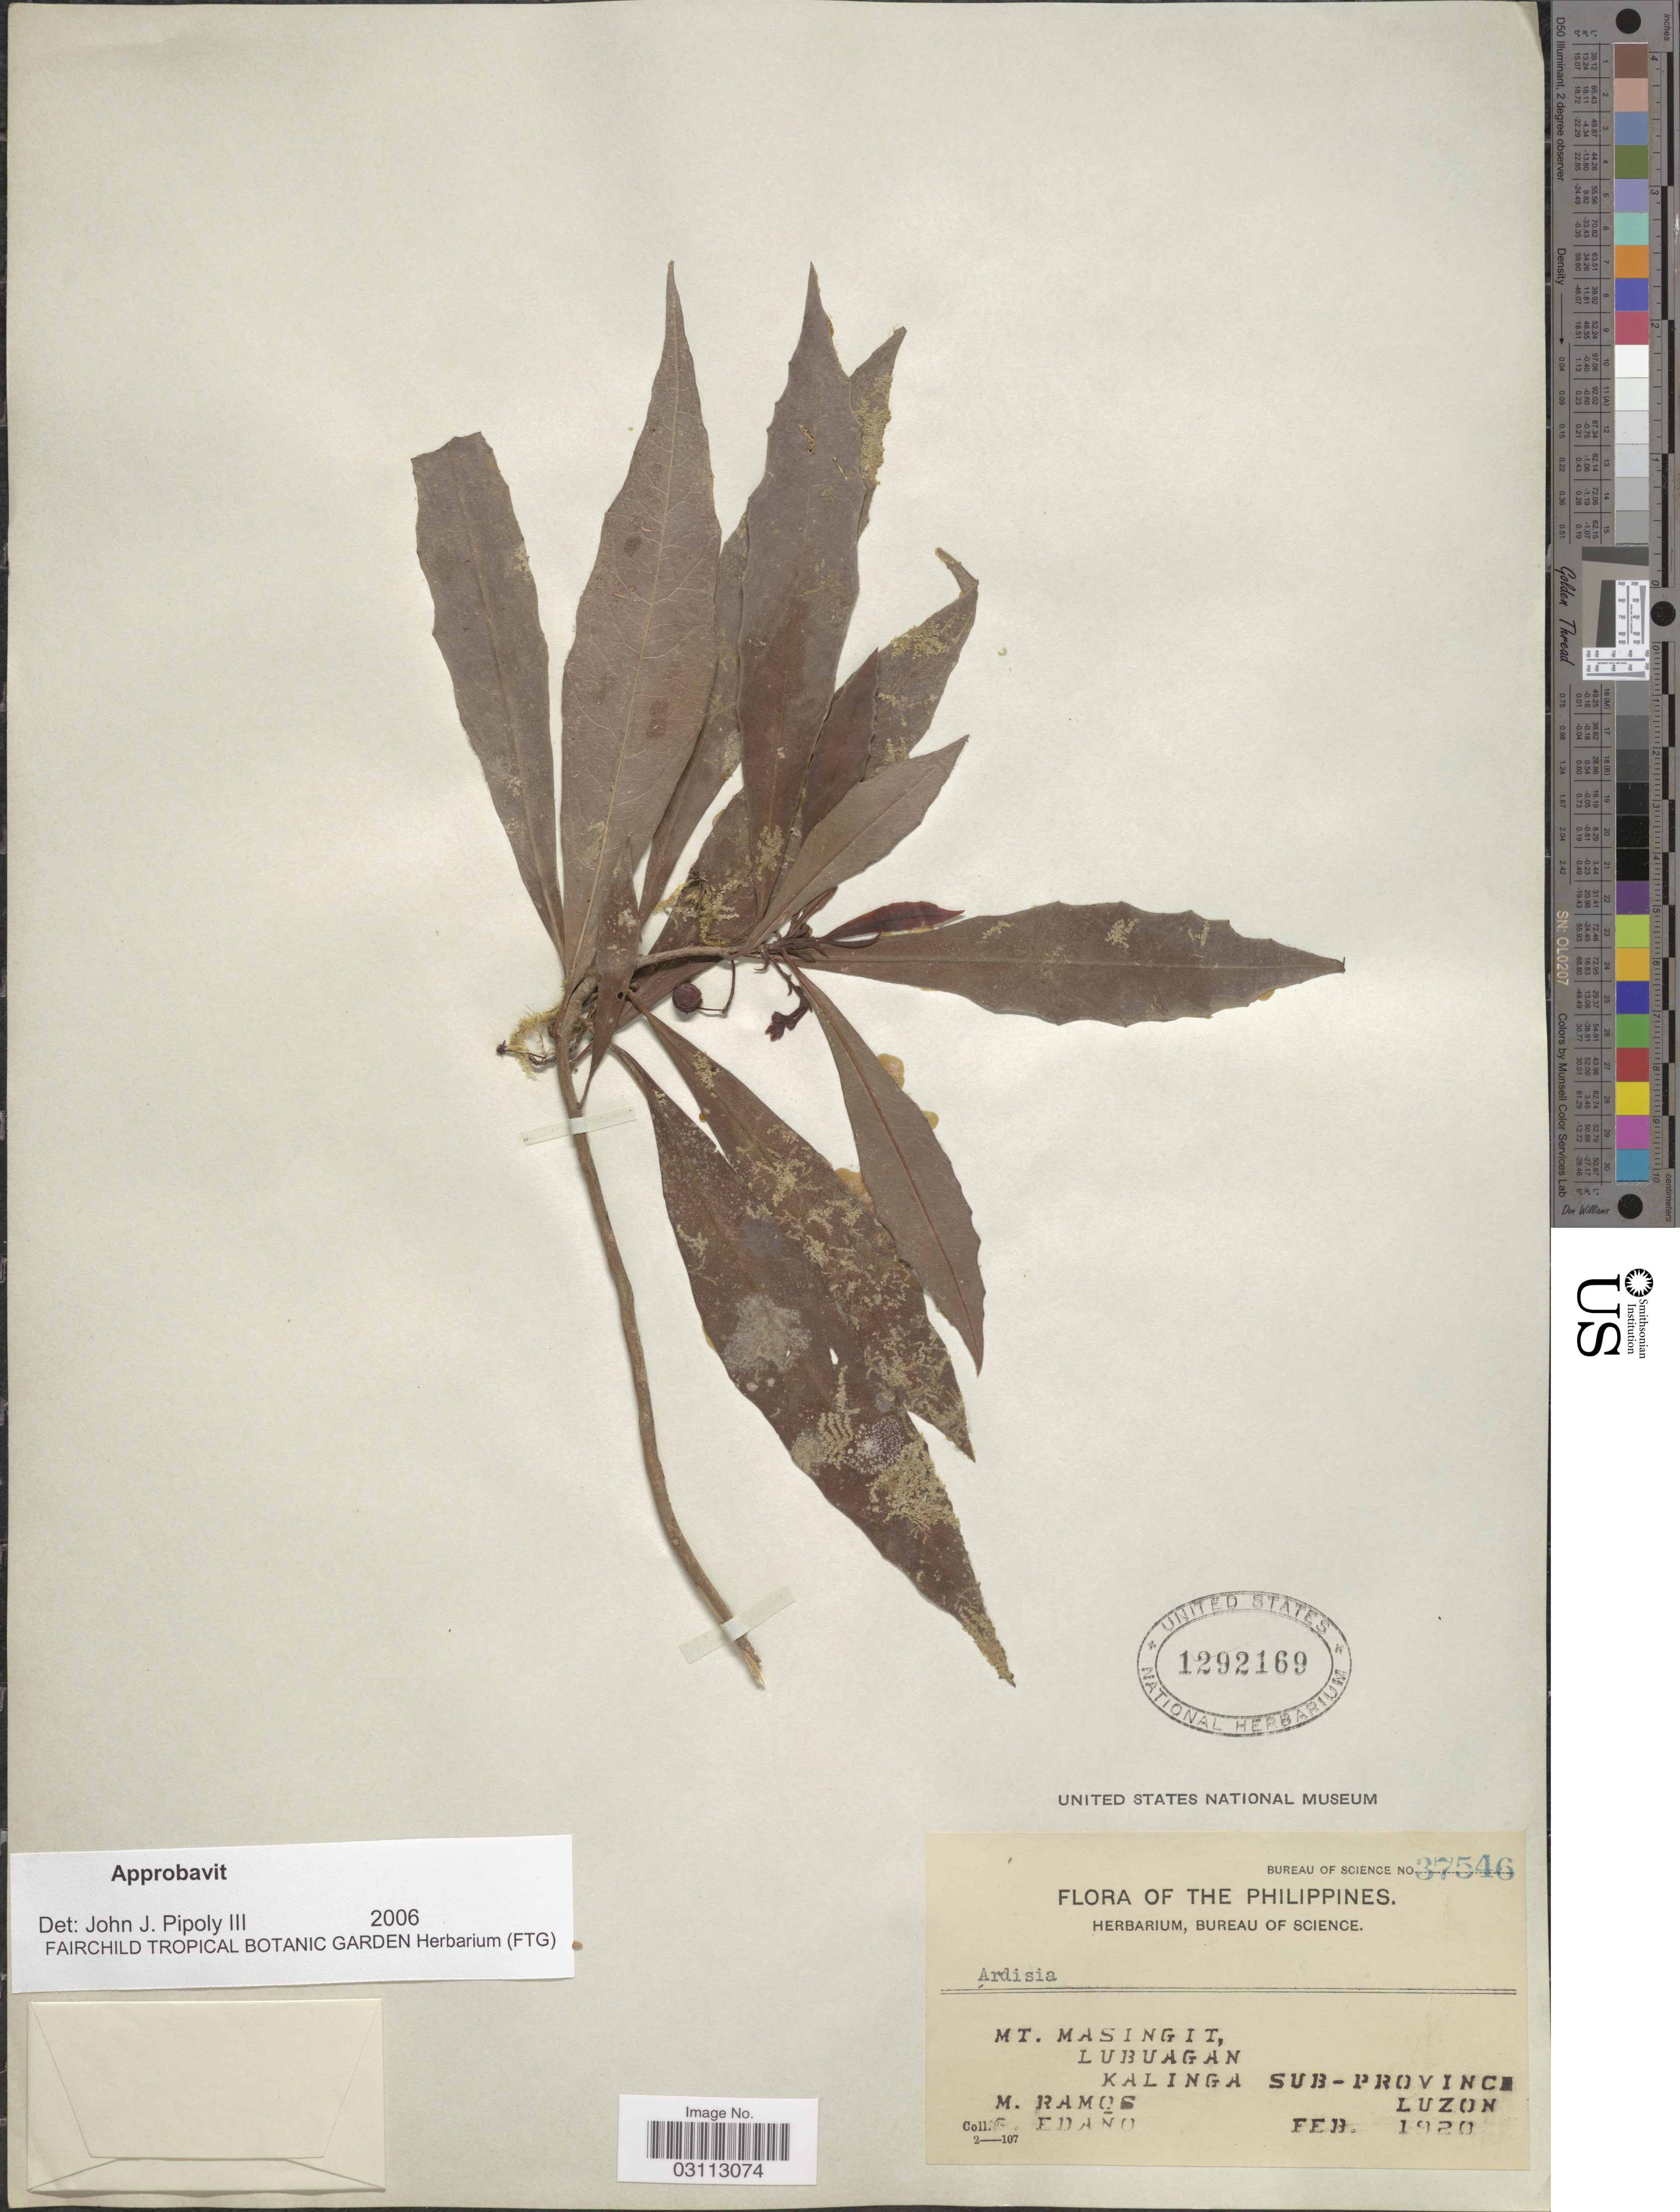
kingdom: Plantae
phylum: Tracheophyta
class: Magnoliopsida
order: Ericales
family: Primulaceae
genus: Ardisia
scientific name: Ardisia sp.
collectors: M. Ramos & G. Edaño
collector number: Bureau of Science 37546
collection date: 1920-02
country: Philippines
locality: Mt. Masingit, Lubuagan. Kalinga Sub-Province. Luzon.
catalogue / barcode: US 1292169